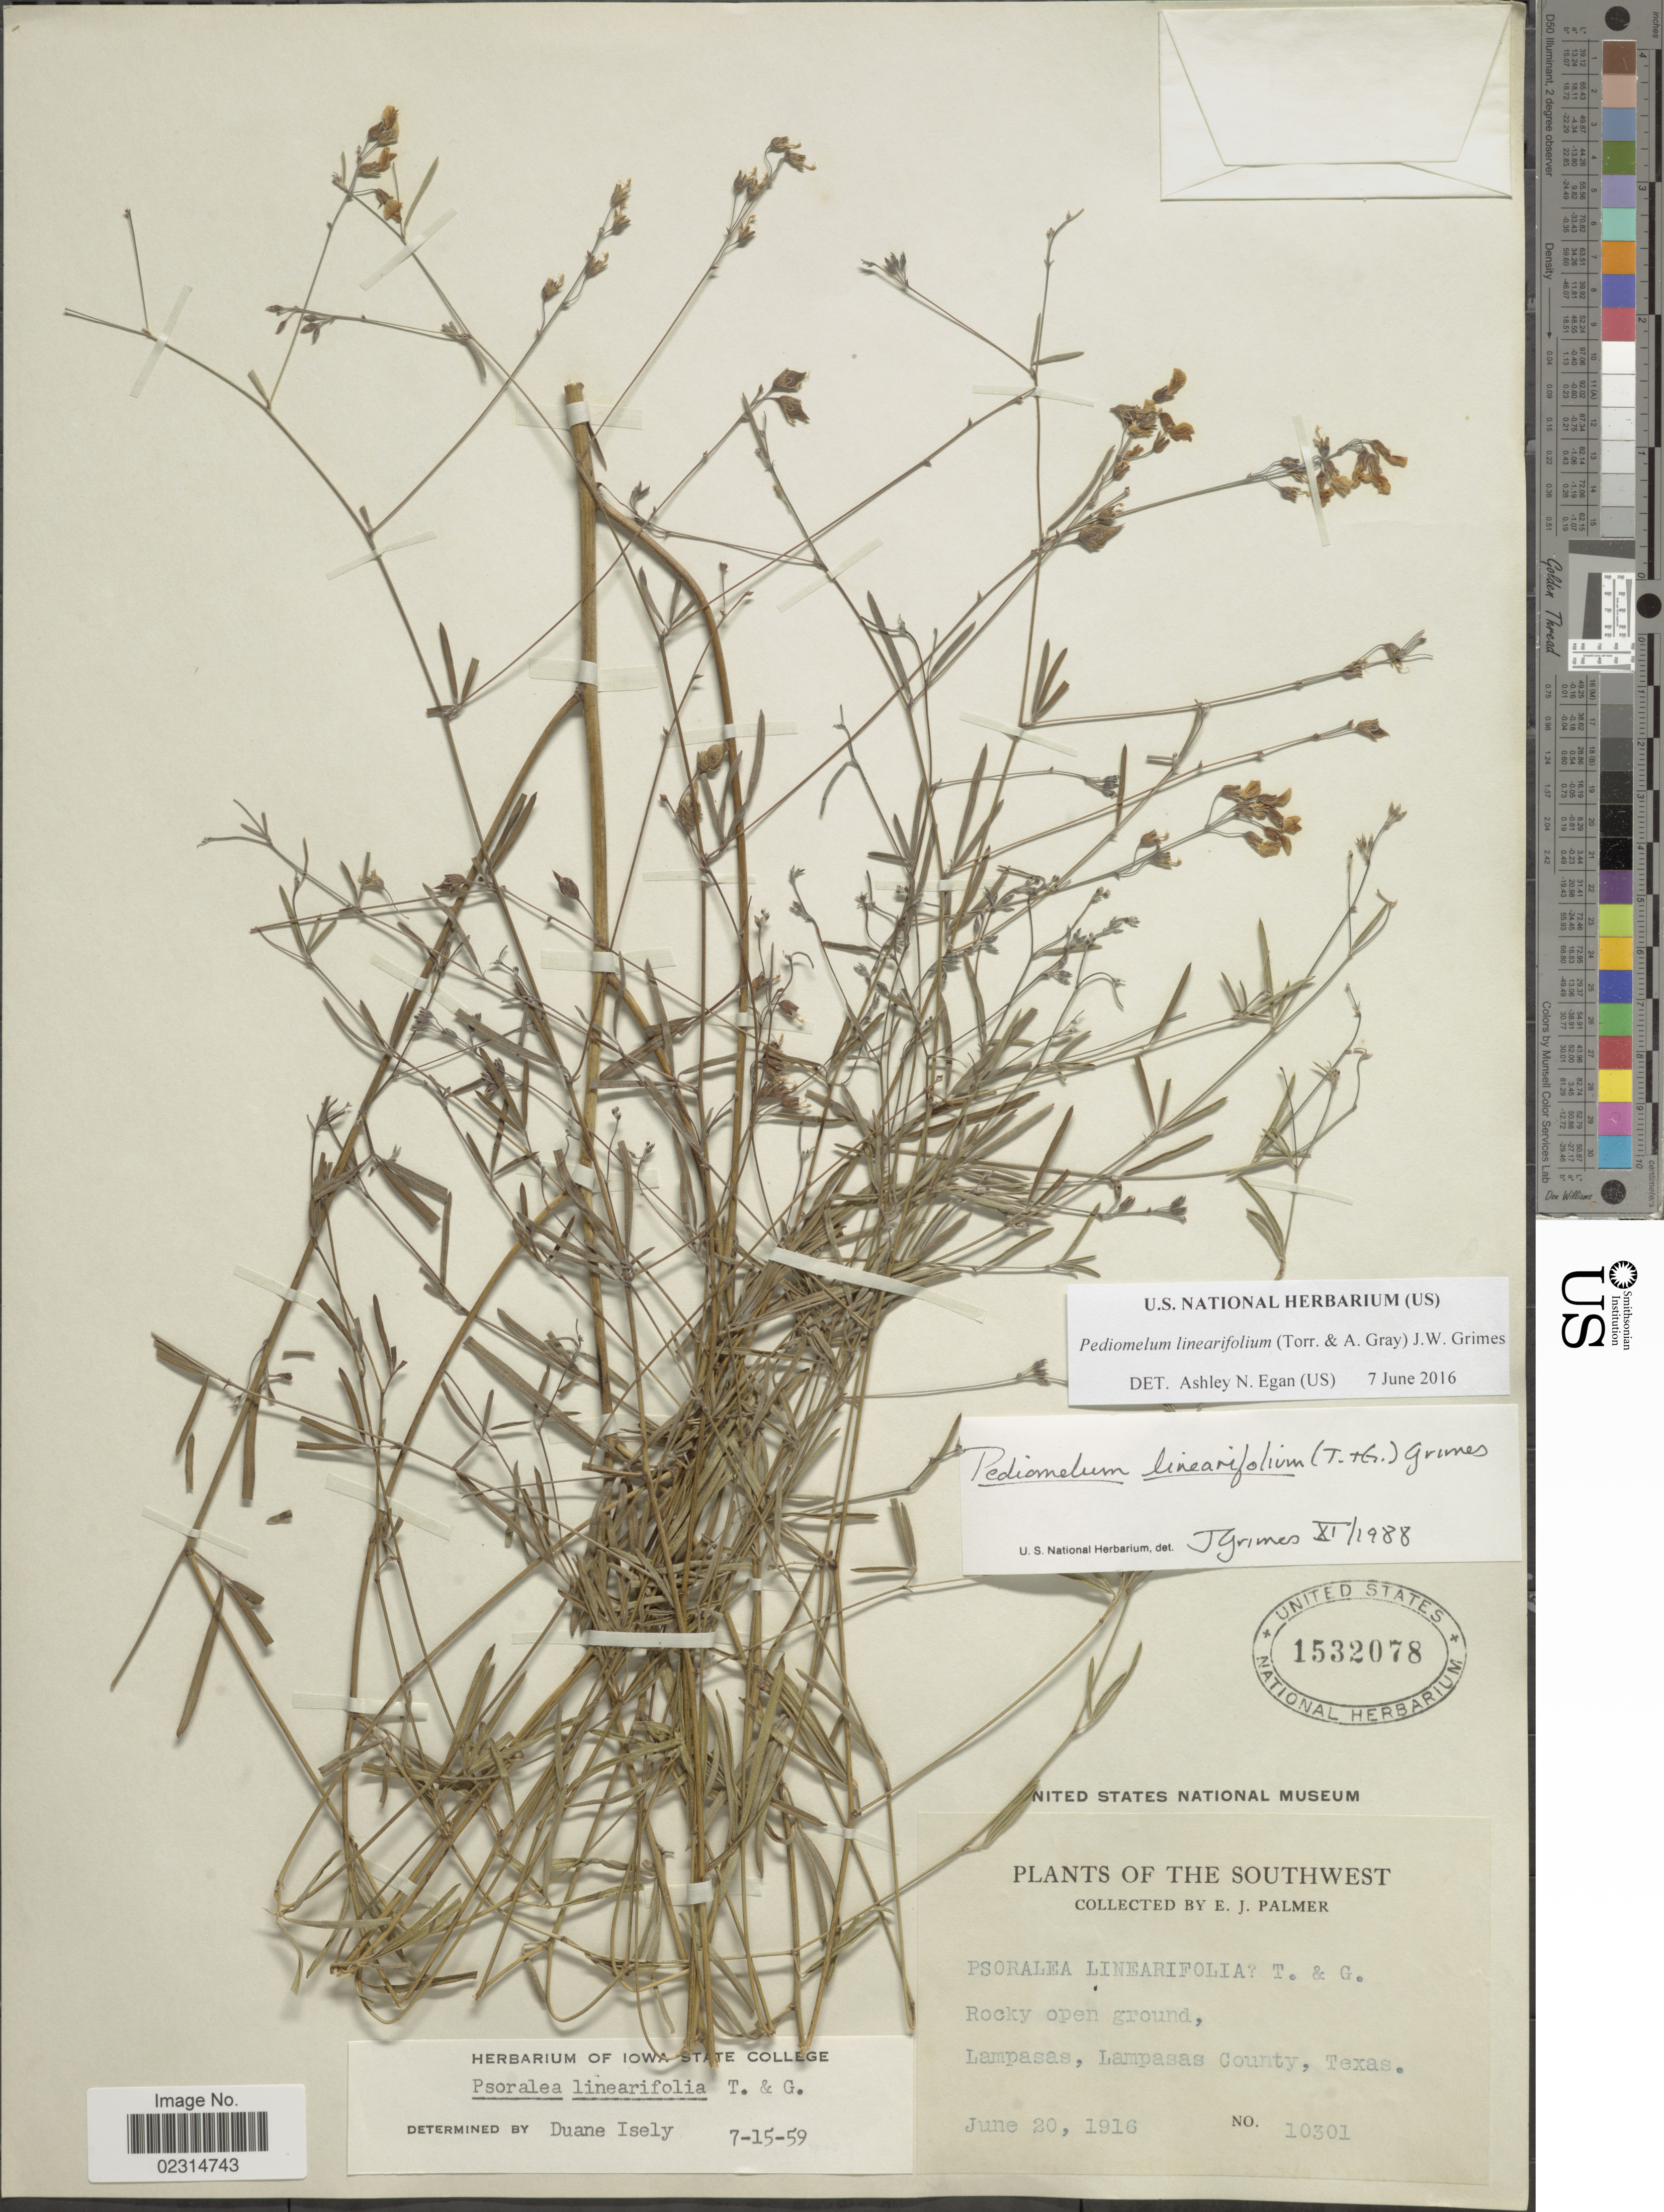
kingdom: Plantae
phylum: Tracheophyta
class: Magnoliopsida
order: Fabales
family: Fabaceae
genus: Pediomelum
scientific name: Pediomelum linearifolium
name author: (Torr. & A. Gray) J.W. Grimes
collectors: E. J. Palmer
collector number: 10301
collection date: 1916-06-20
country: United States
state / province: Texas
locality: The Southwest, Rocky open ground, Lampasas, Lampasas County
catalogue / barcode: US 1532078